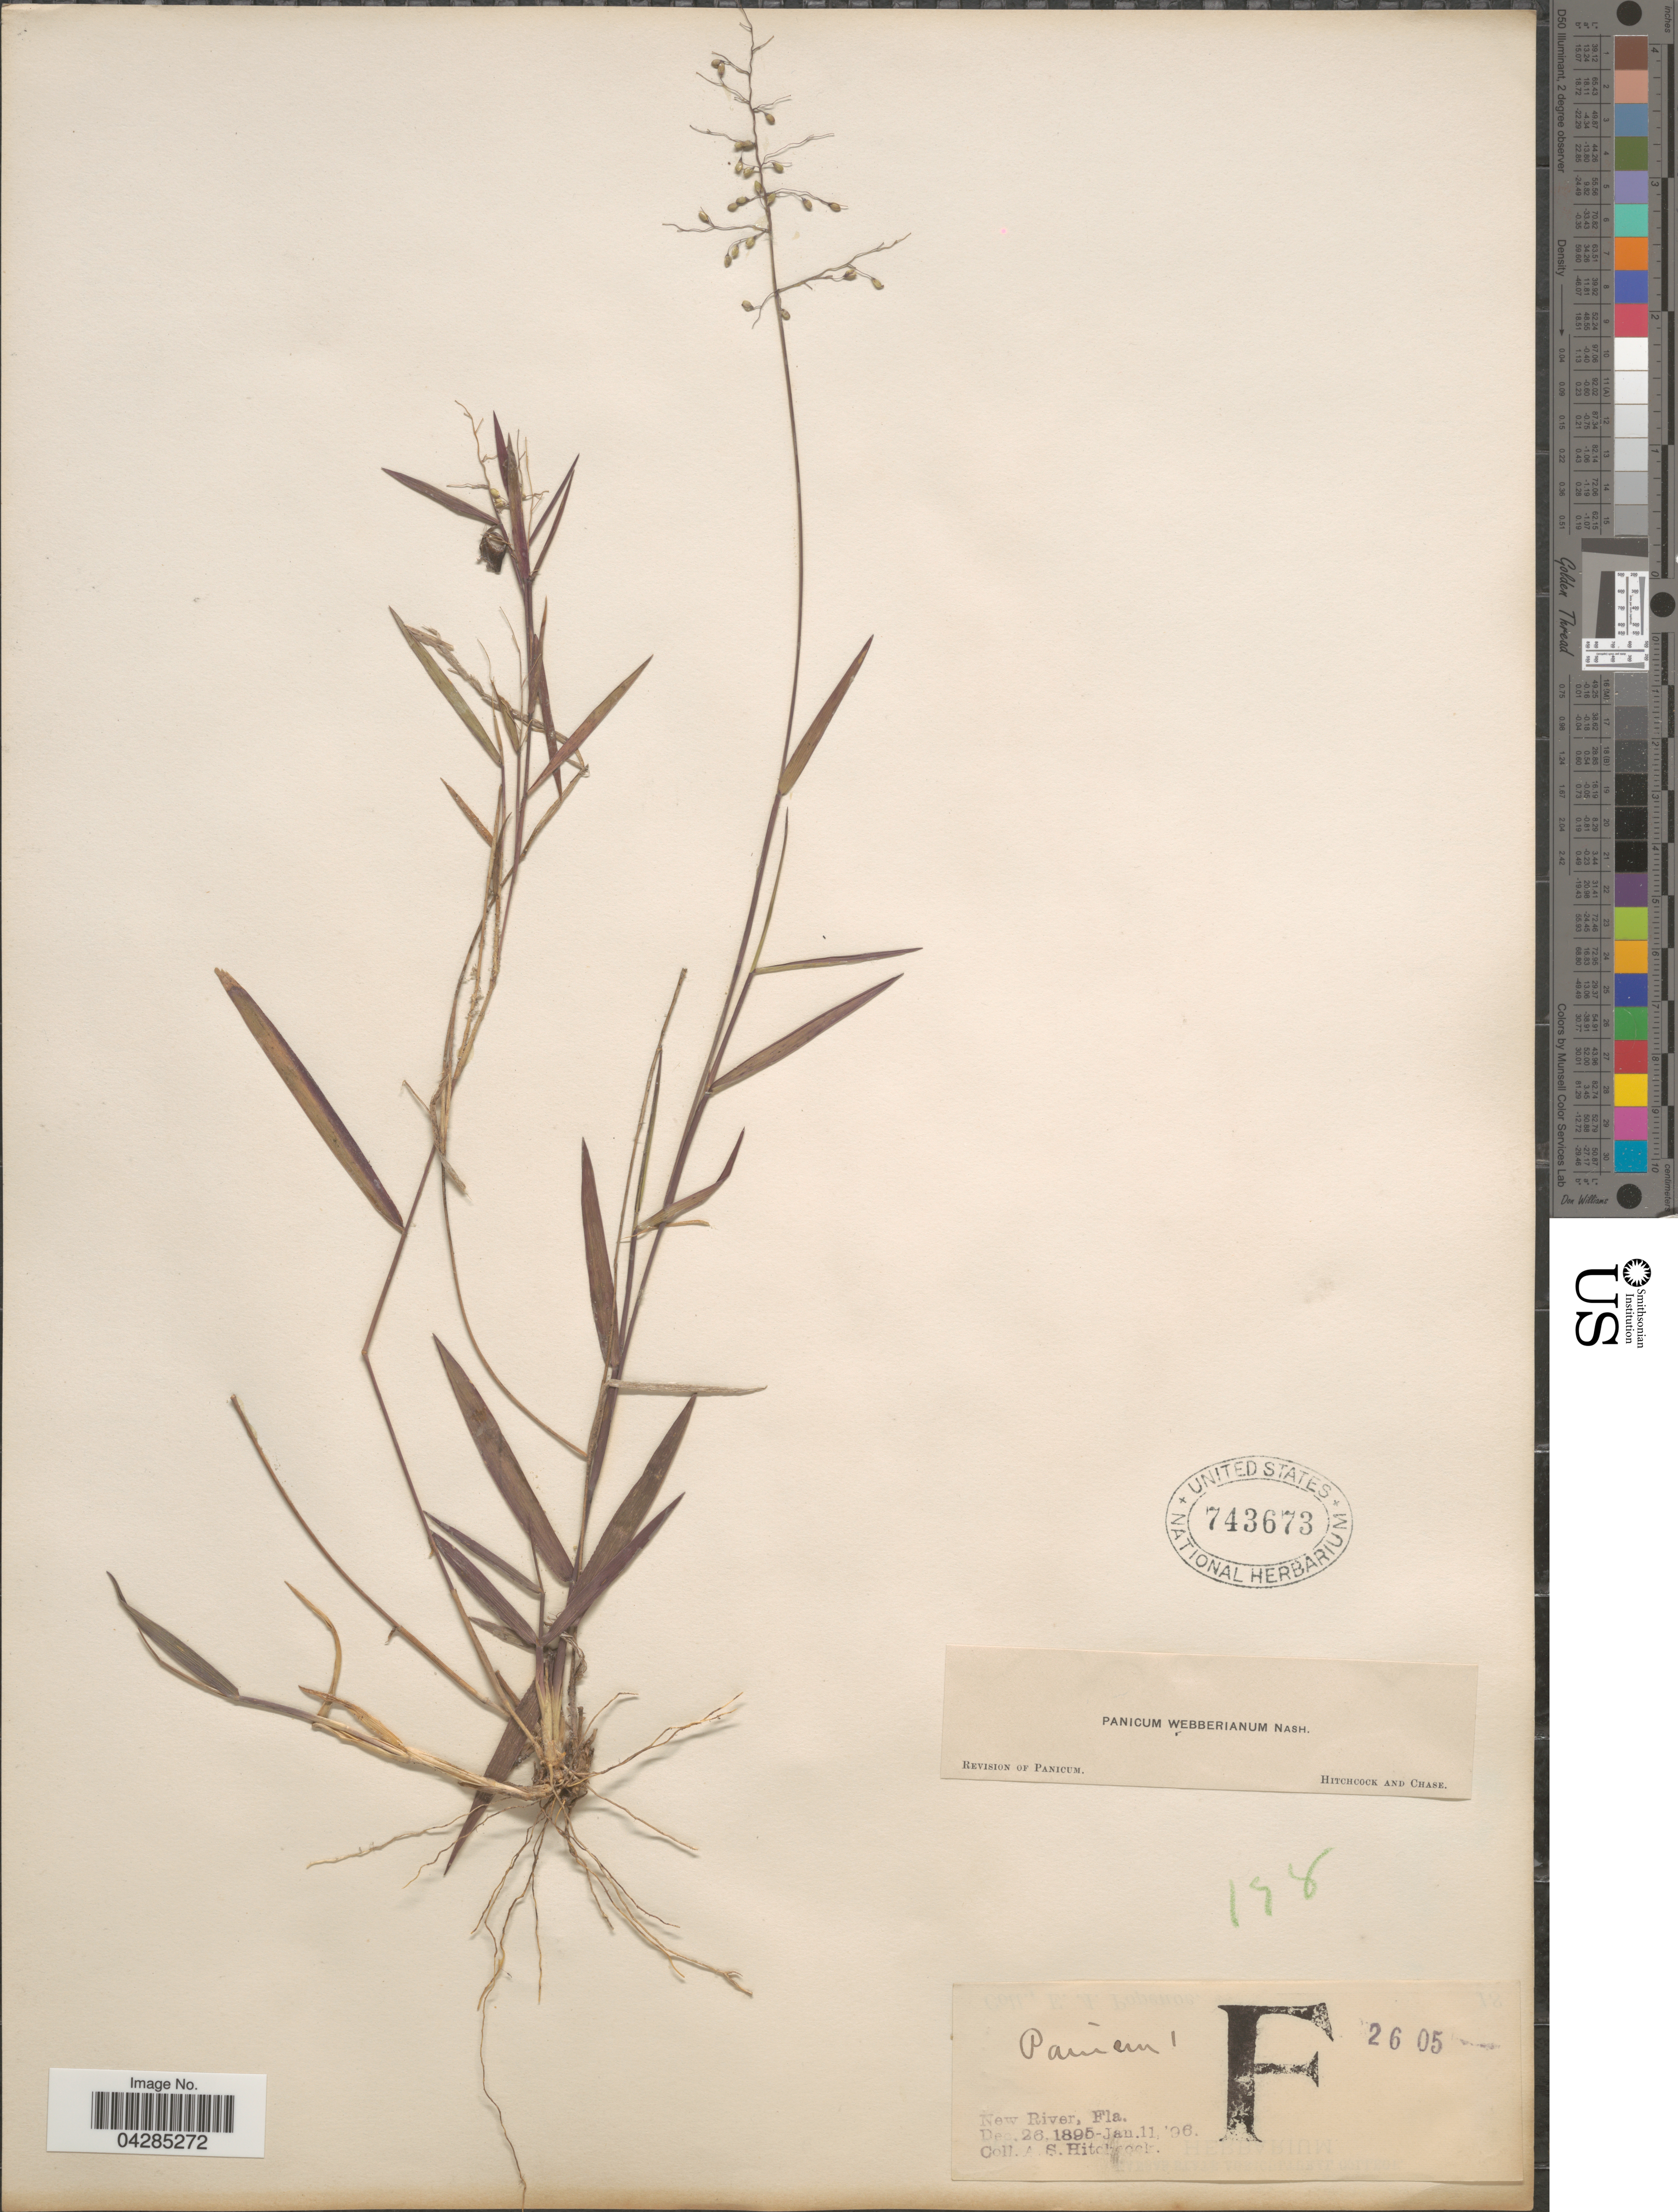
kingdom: Plantae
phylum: Tracheophyta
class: Liliopsida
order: Poales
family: Poaceae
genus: Dichanthelium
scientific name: Dichanthelium portoricense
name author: (Desv. ex Ham.) B.F. Hansen & Wunderlin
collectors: A. S. Hitchcock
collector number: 2605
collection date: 1895-12-26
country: United States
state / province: Florida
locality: New River.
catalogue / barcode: US 743673